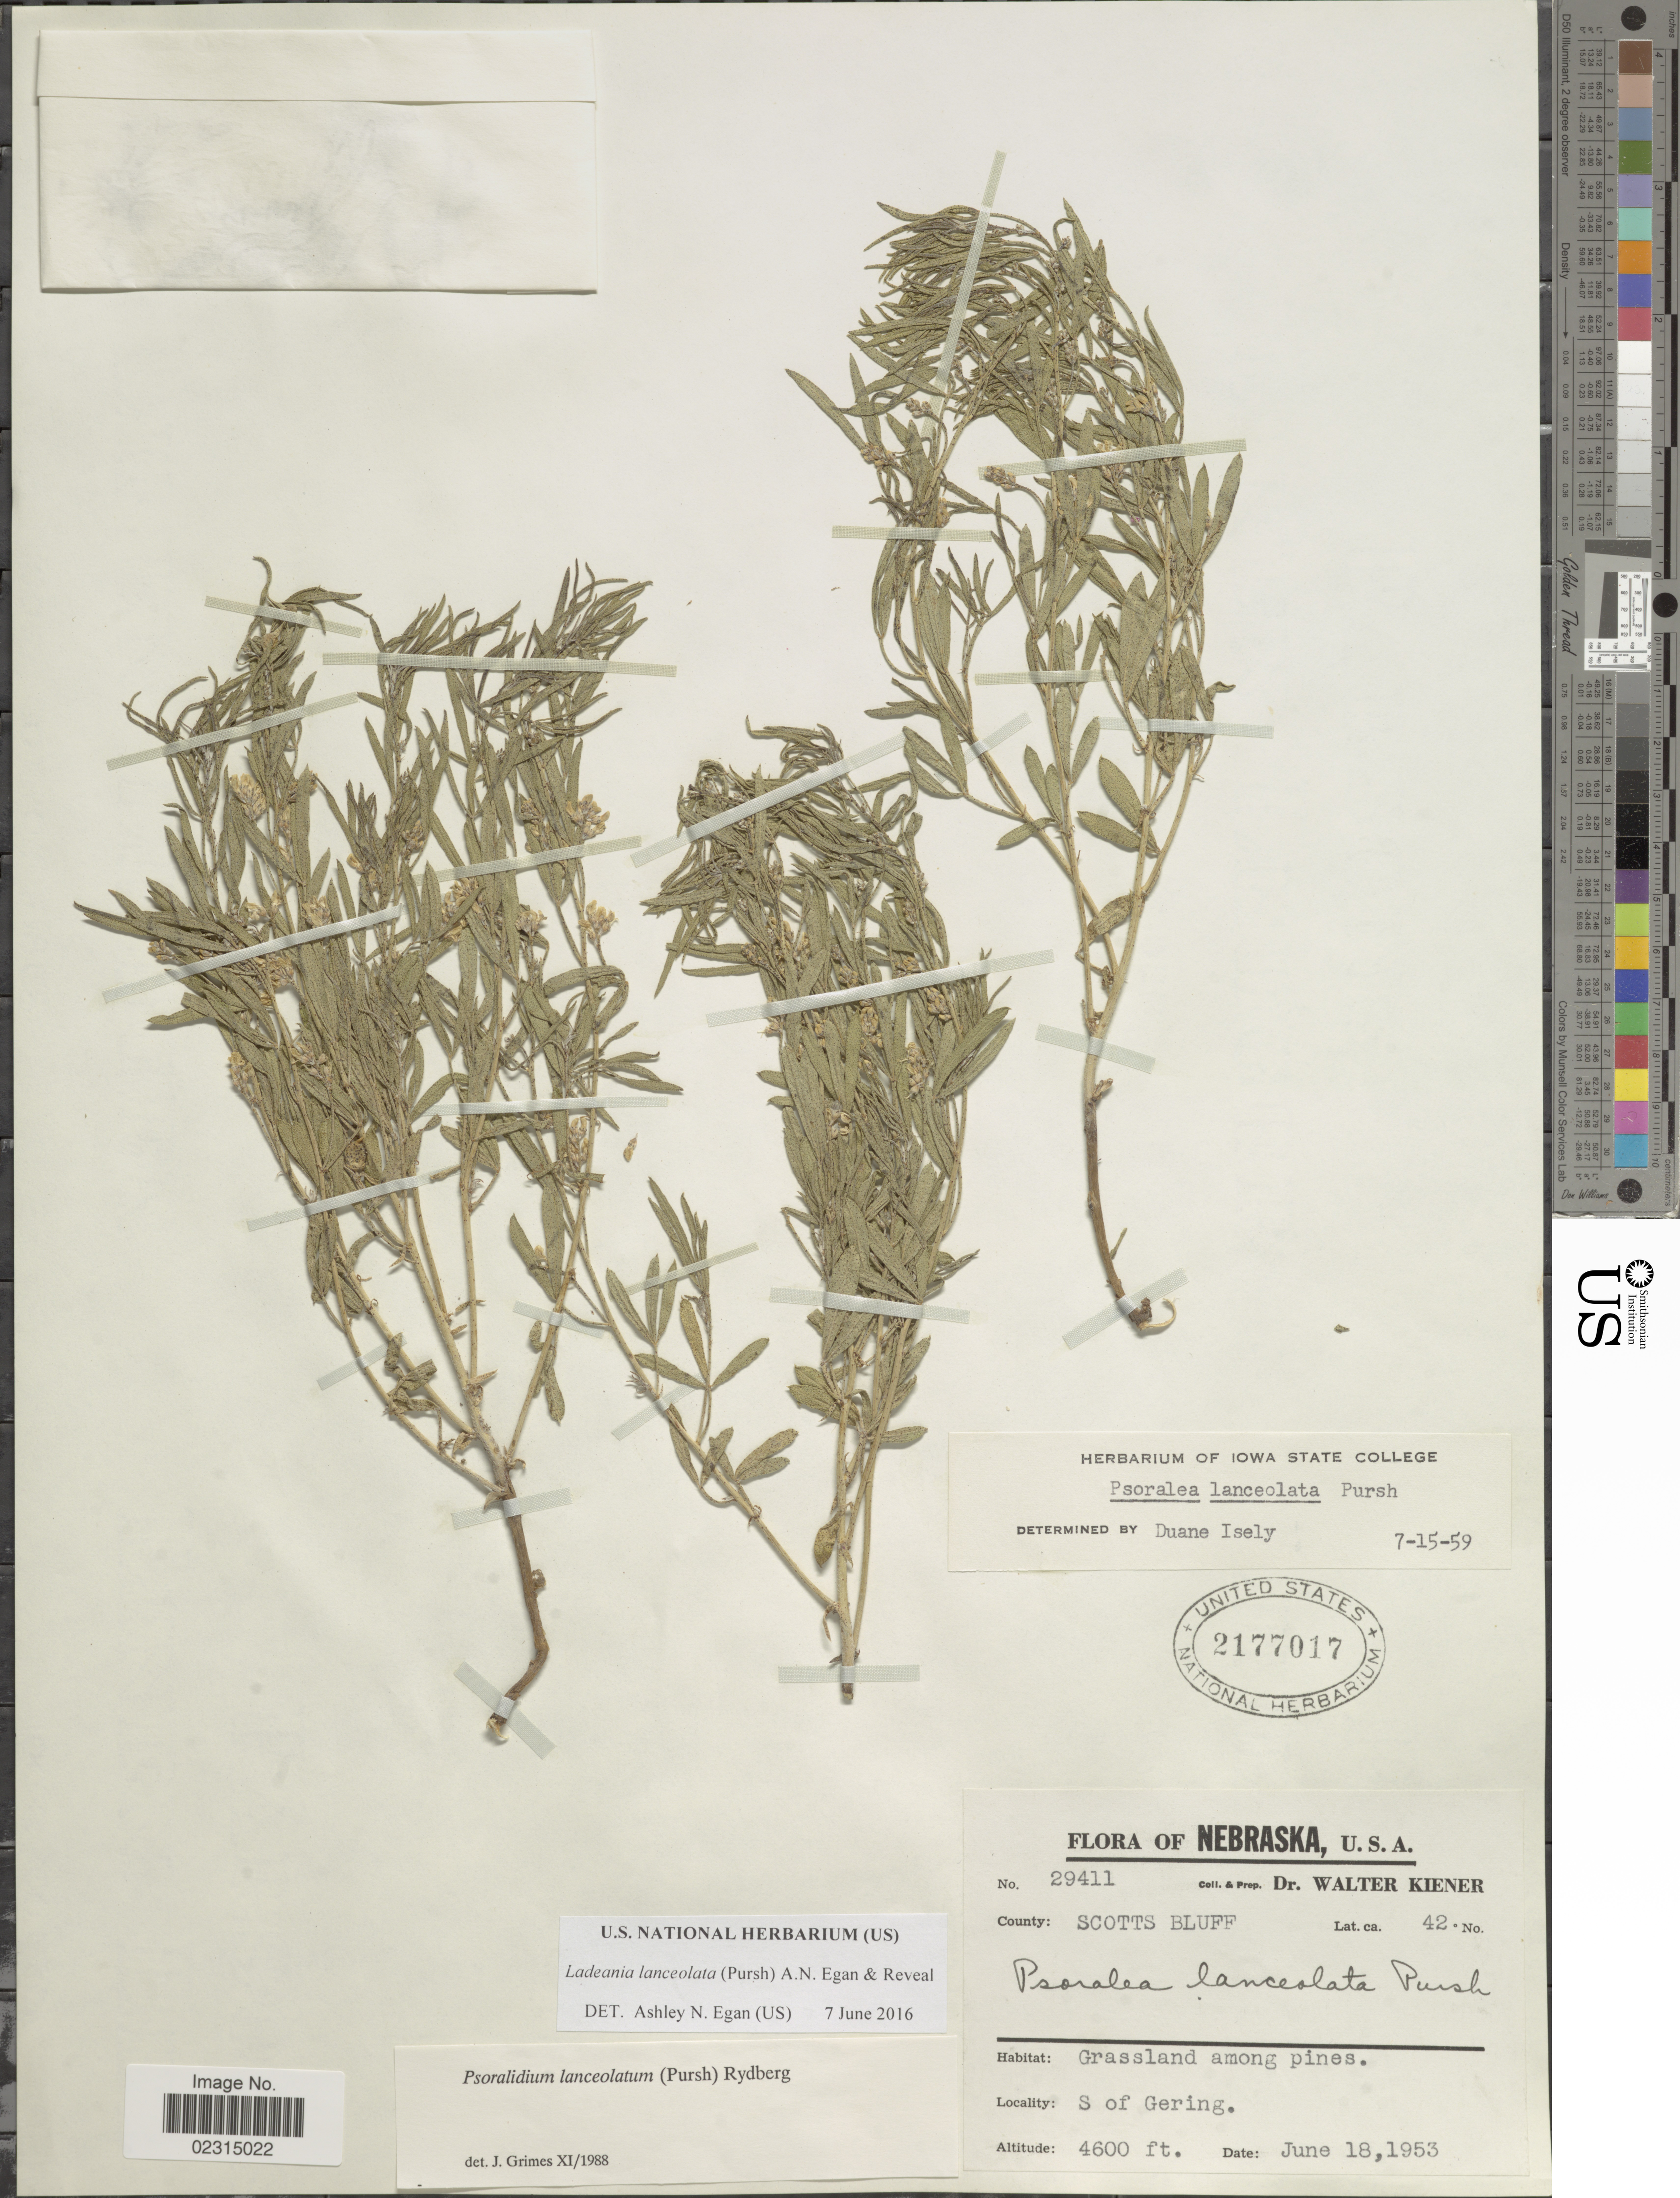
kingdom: Plantae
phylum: Tracheophyta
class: Magnoliopsida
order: Fabales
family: Fabaceae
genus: Ladeania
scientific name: Ladeania lanceolata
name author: (Pursh) A.N. Egan & Reveal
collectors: W. Kiener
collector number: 29411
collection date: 1953-06-18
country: United States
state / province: Nebraska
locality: Scotts Bluff, Grassland among pines, S of Gering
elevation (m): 1402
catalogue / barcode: US 2177017